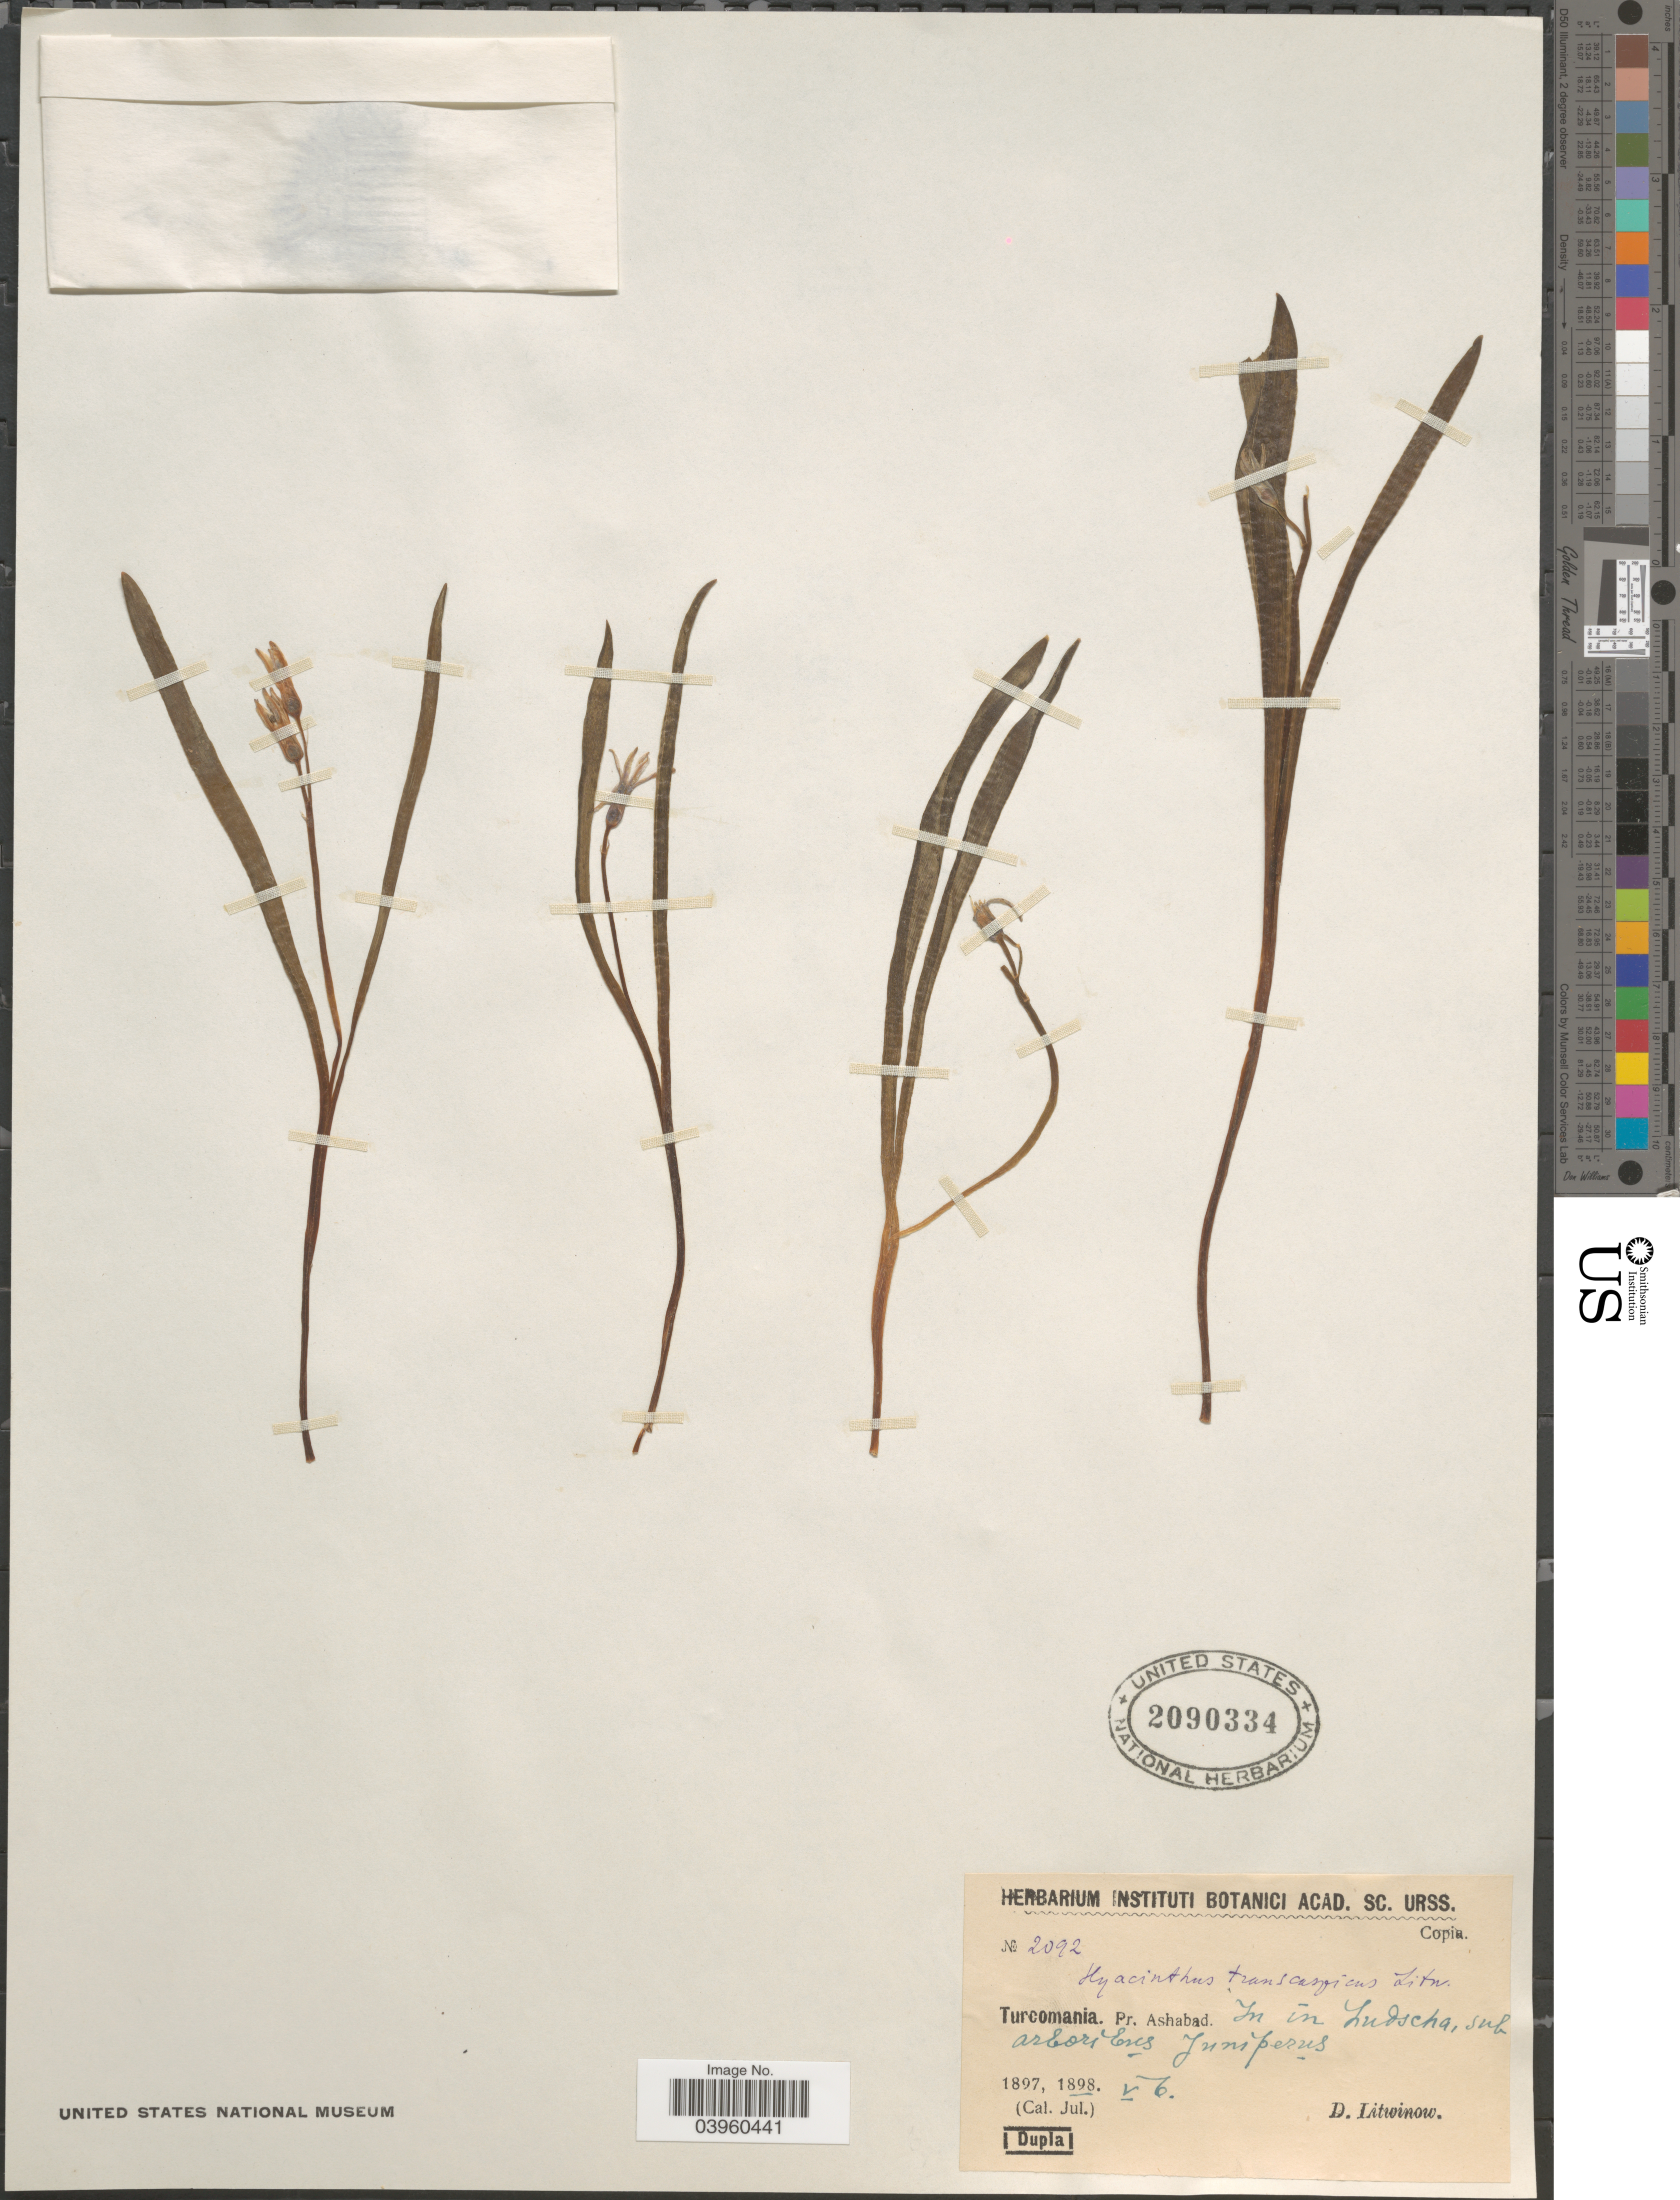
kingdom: Plantae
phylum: Tracheophyta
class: Liliopsida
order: Asparagales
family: Asparagaceae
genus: Hyacinthus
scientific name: Hyacinthus transcaspicus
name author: Litv.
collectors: D. Litwinow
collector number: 2092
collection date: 1898-05-06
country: Turkmenistan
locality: Turcomania. Pr. Ashabad. In in Ludscha, sub arboribus Juniperus.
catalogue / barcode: US 2090334